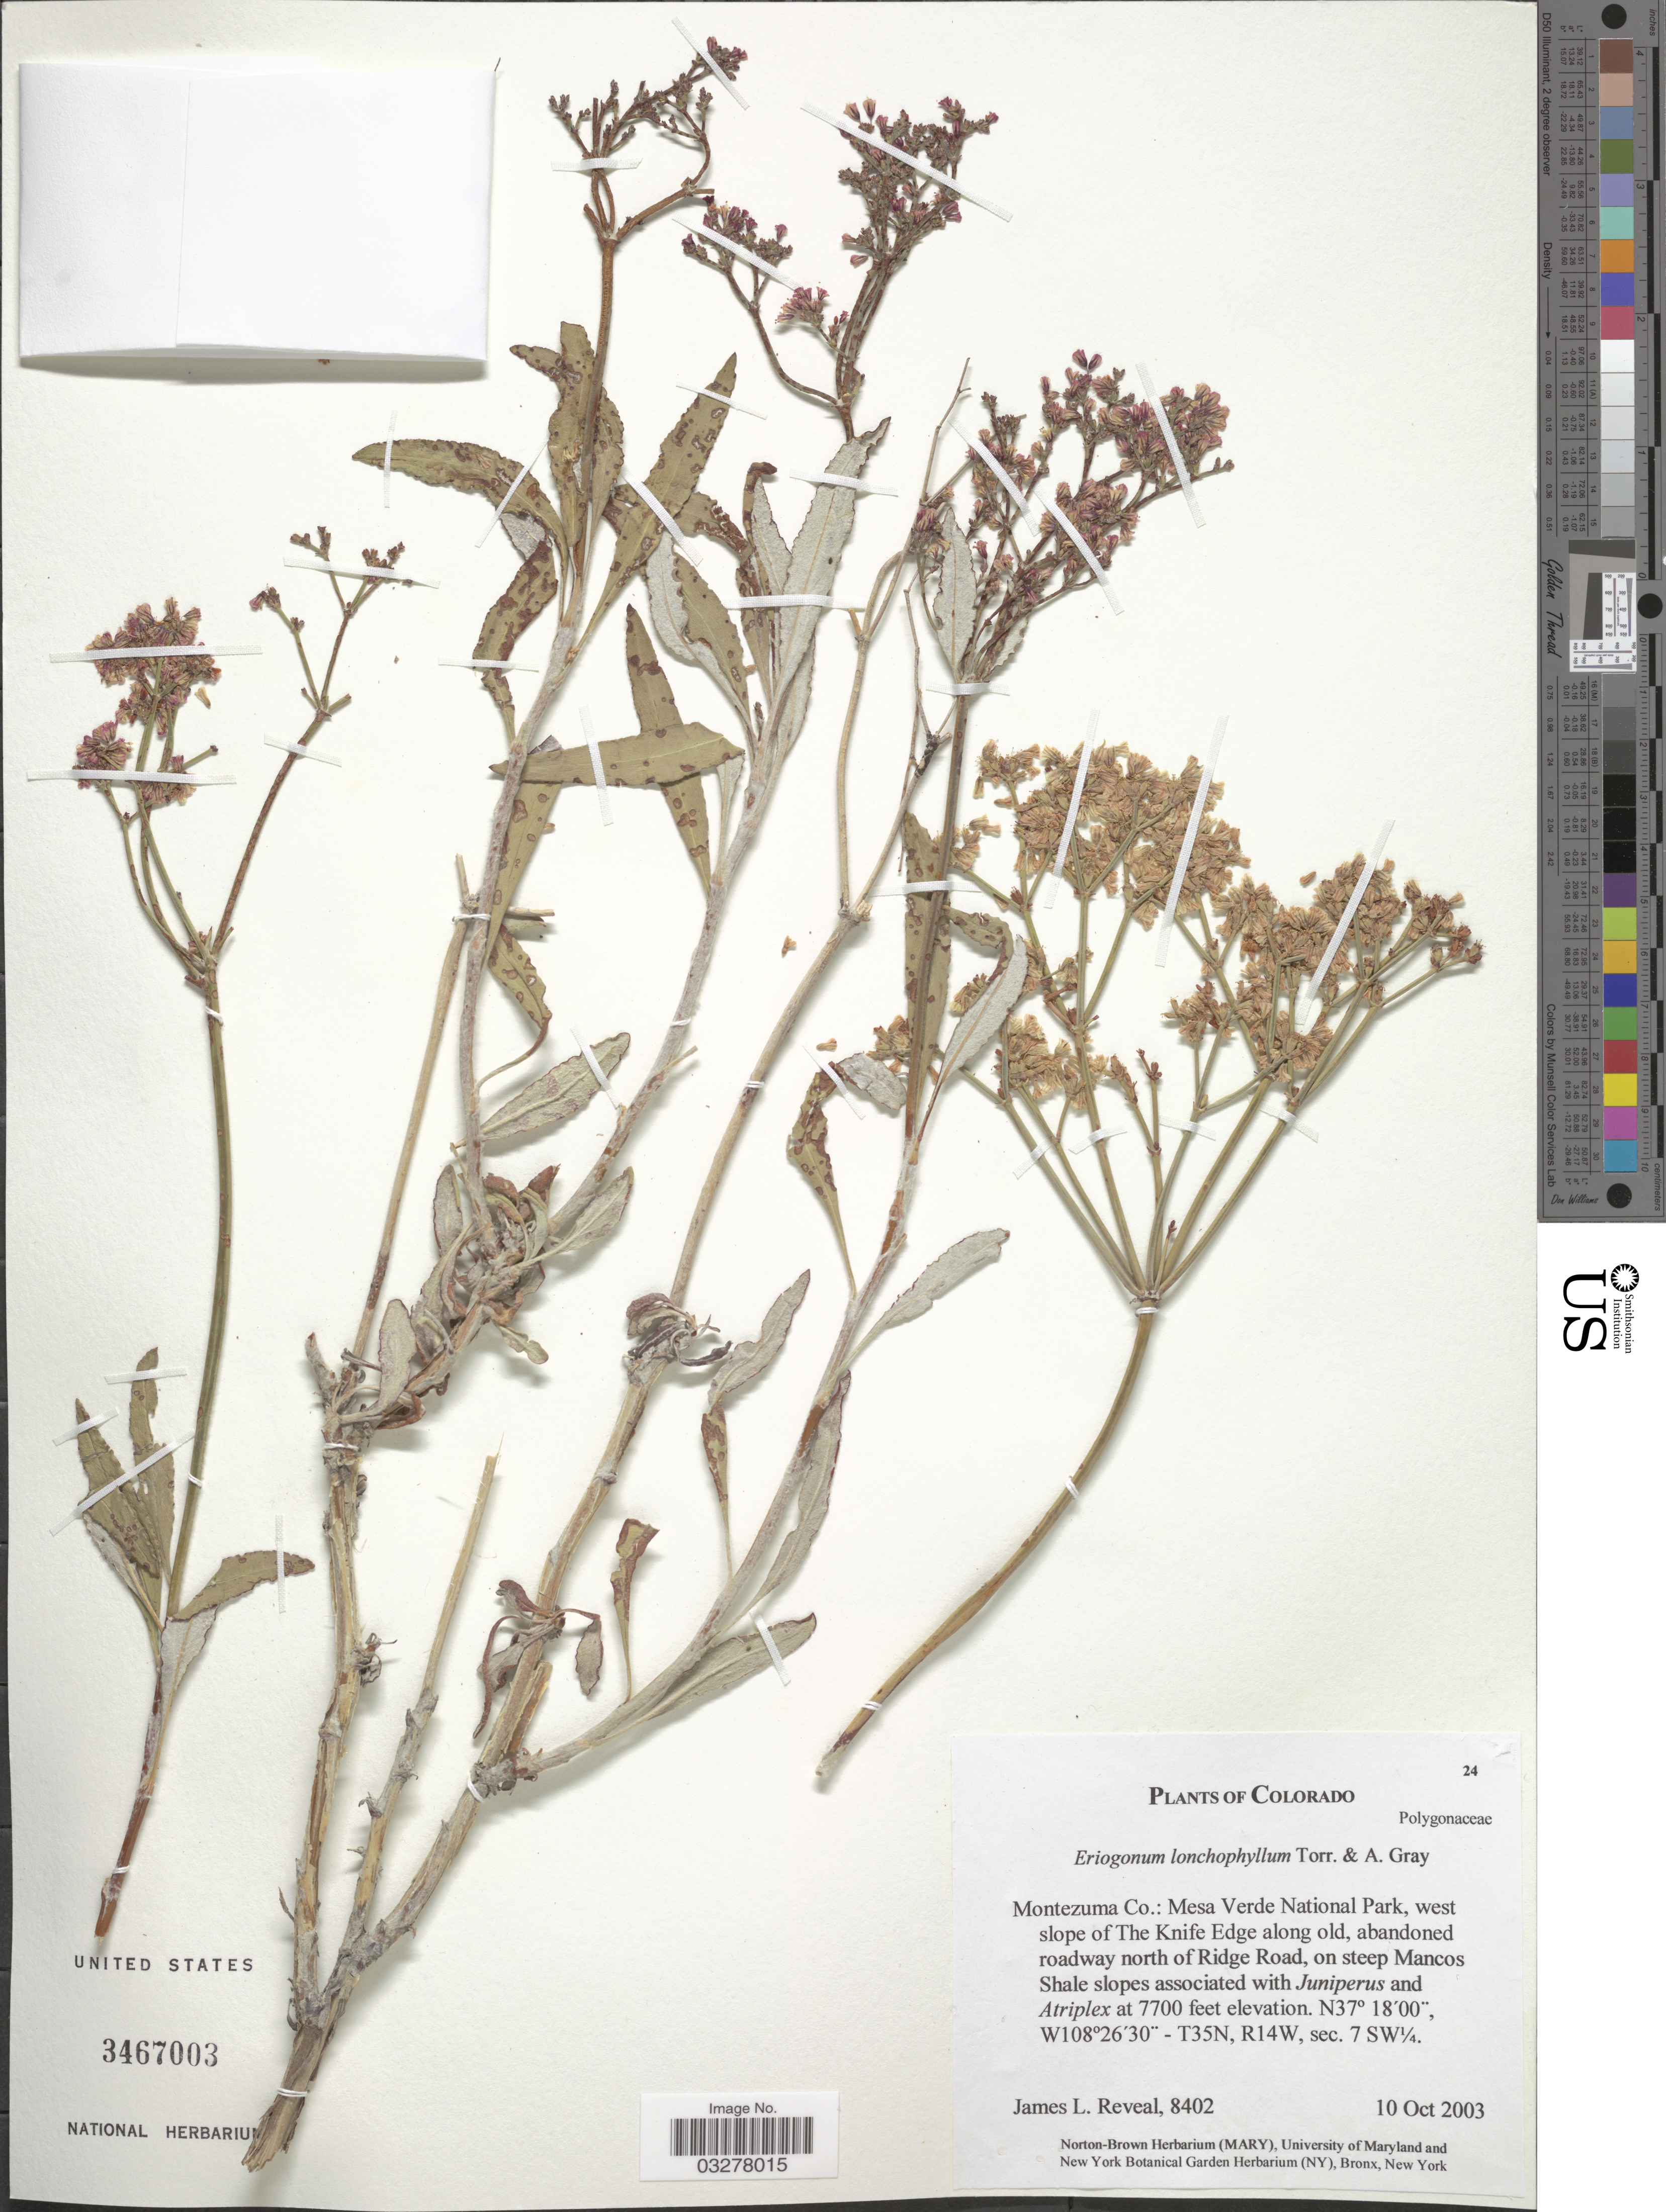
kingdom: Plantae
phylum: Tracheophyta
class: Magnoliopsida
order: Caryophyllales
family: Polygonaceae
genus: Eriogonum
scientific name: Eriogonum lonchophyllum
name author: Torr. & A. Gray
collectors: J. L. Reveal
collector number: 8402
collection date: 2003-10-10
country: United States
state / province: Colorado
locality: Montezuma Co.: Mesa Verde National Park, west slope of The Knife Edge along old, abandoned roadway north of Ridge Road. T35N, R14W, sec. 7 SW¼.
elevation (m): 2347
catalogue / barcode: US 3467003